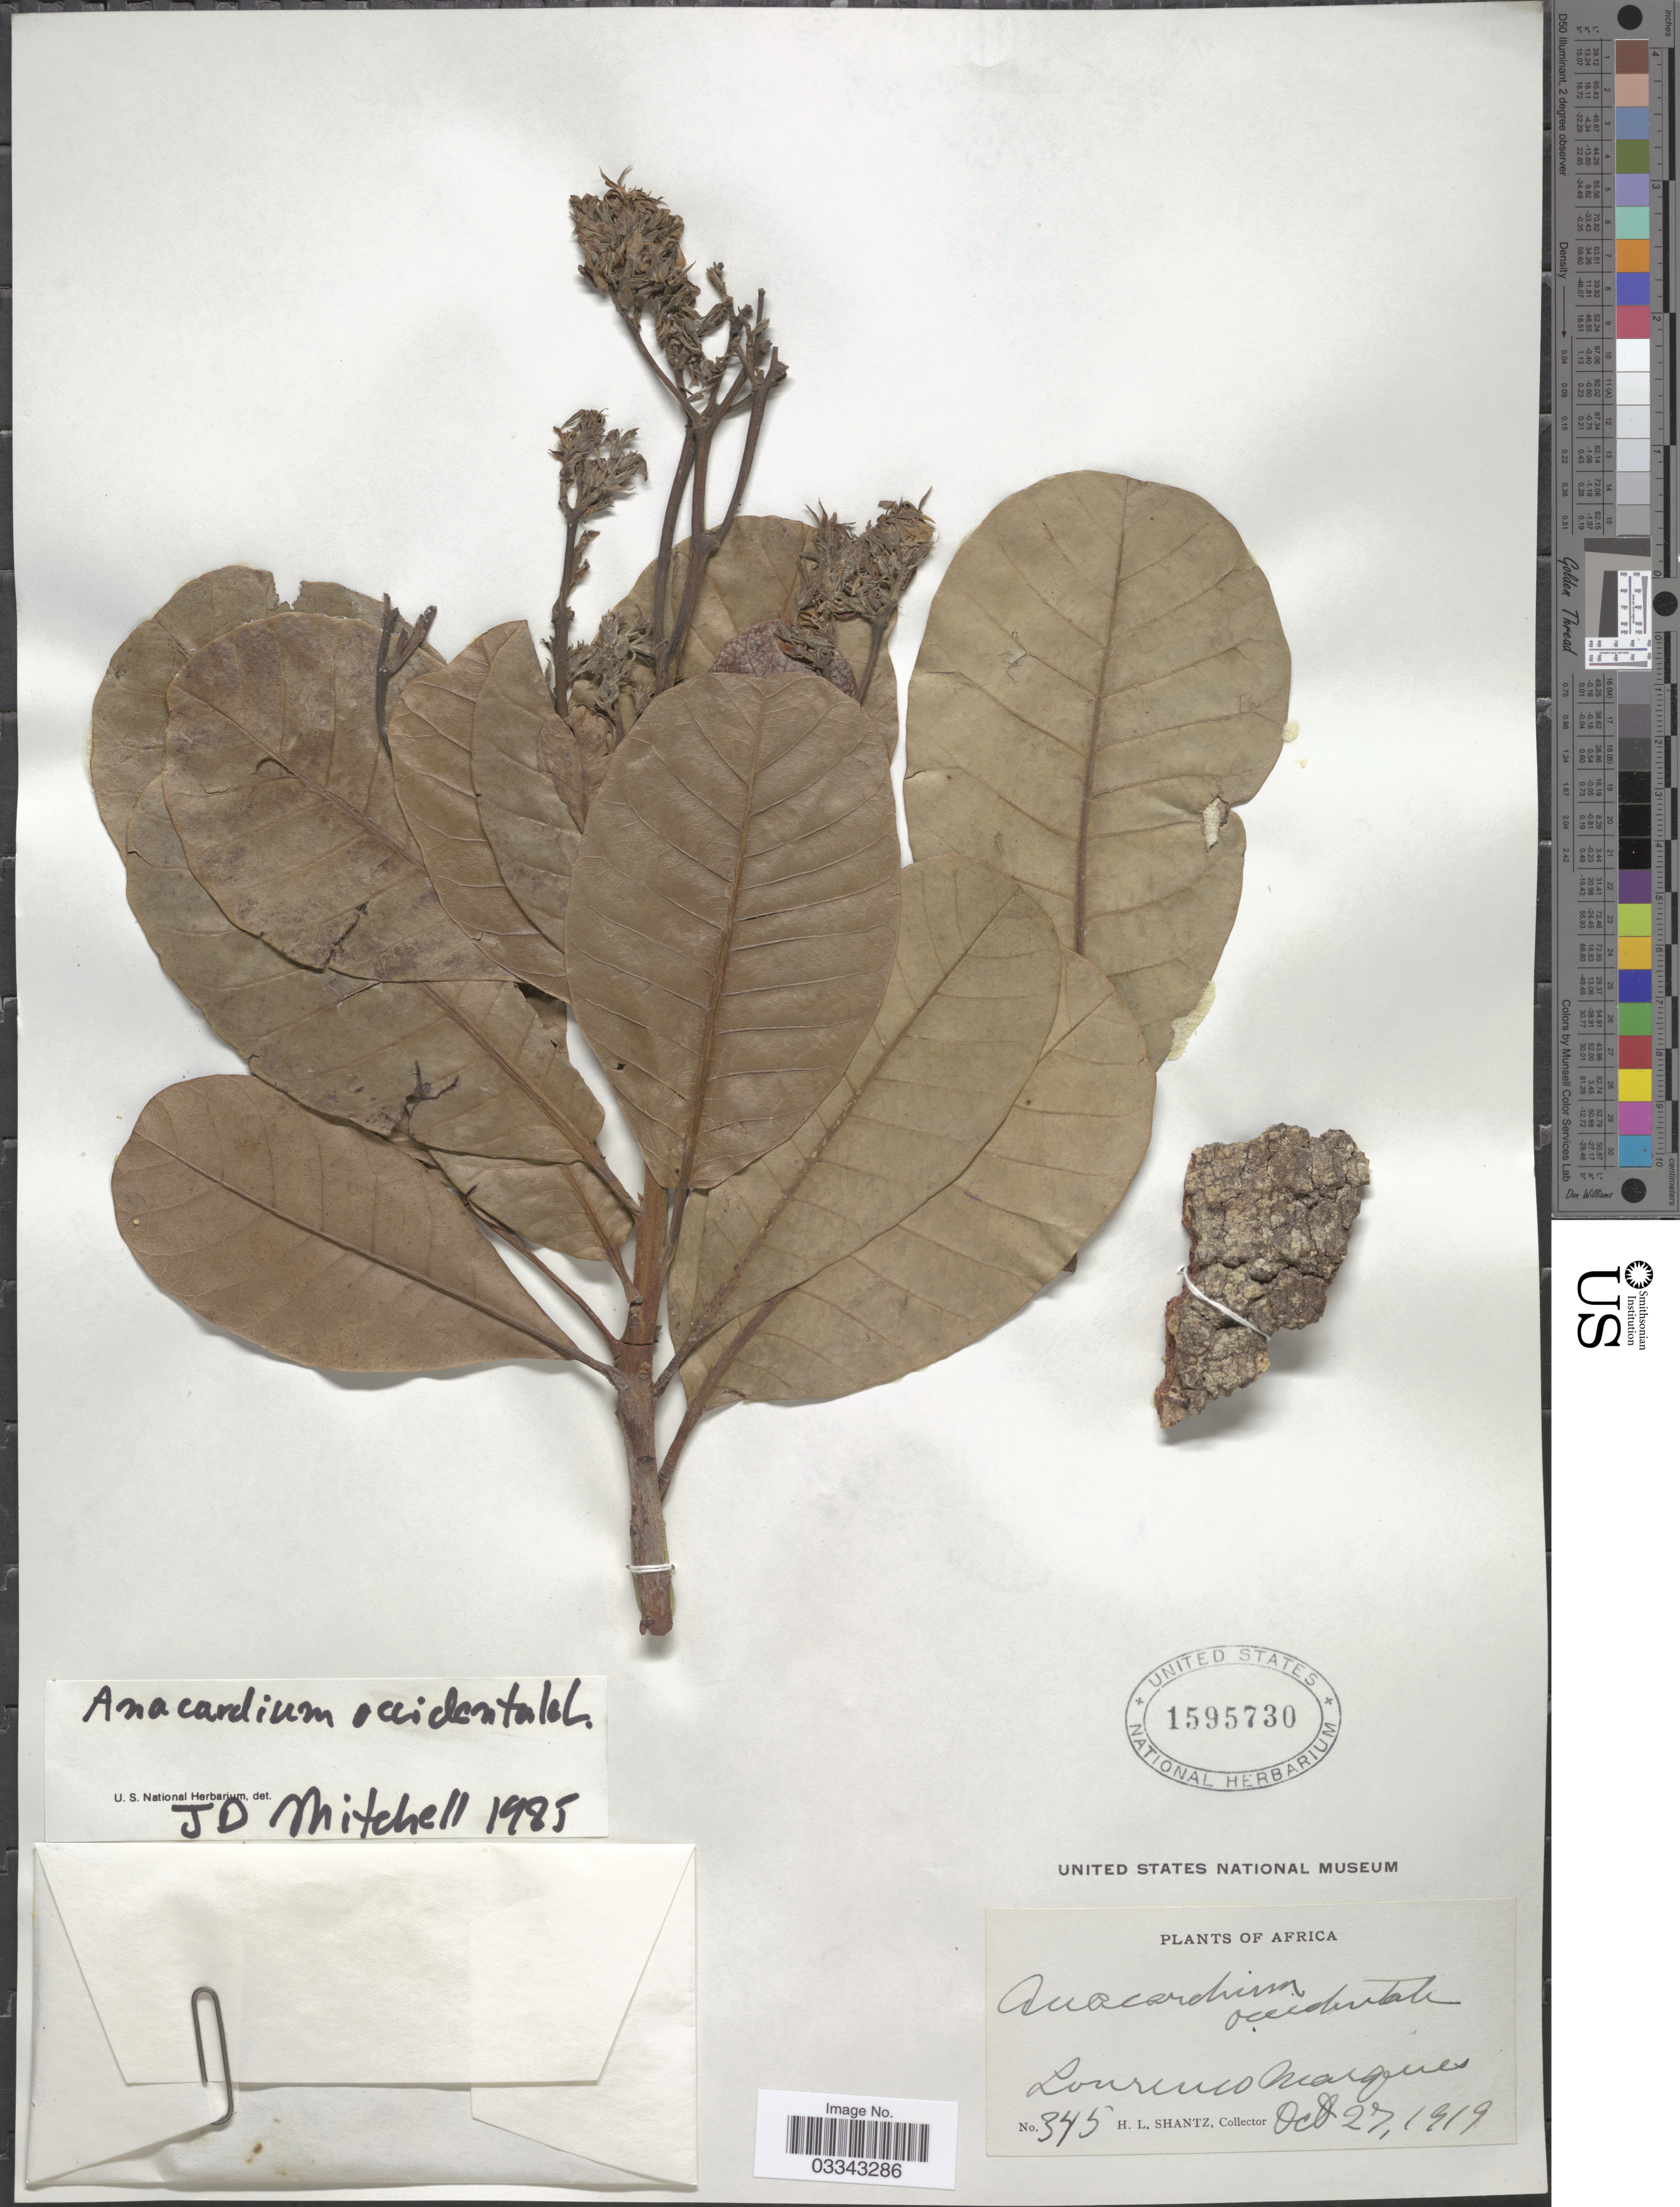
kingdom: Plantae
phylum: Tracheophyta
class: Magnoliopsida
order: Sapindales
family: Anacardiaceae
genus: Anacardium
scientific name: Anacardium occidentale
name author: L.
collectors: H. Shantz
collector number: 345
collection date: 1919-10-27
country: Mozambique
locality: Africa. Lourenco Marques.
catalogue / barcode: US 1595730